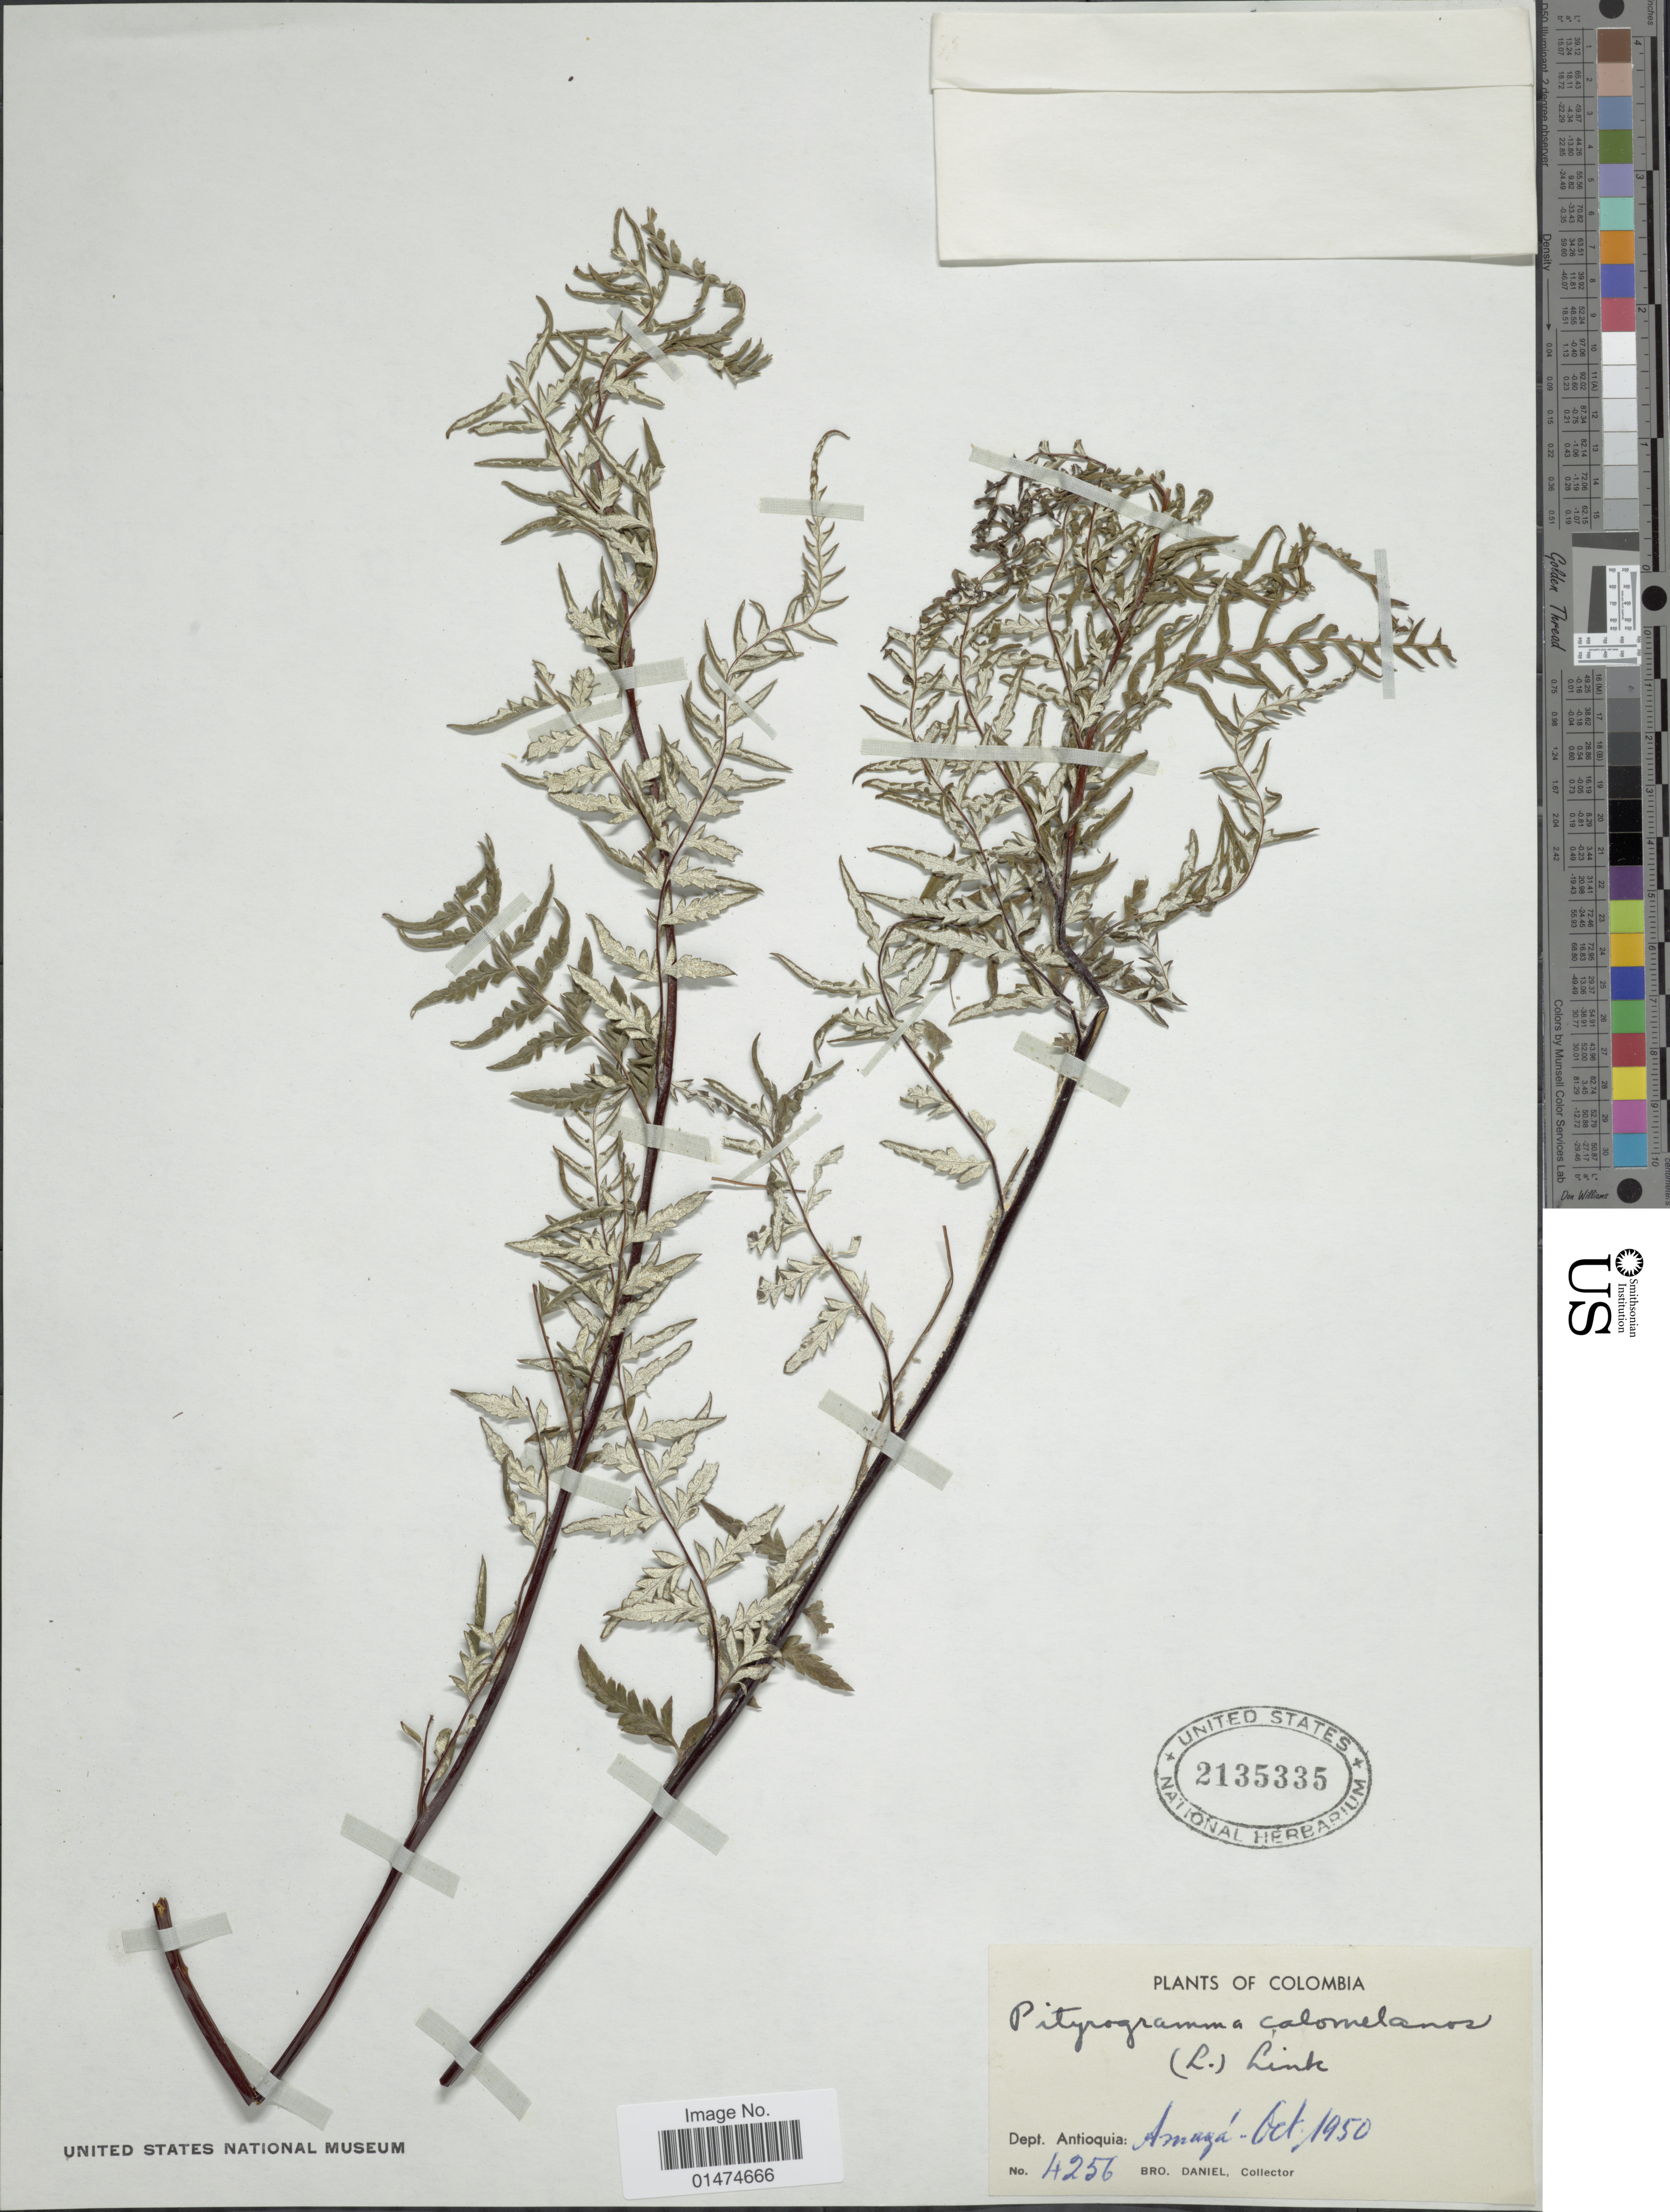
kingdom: Plantae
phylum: Tracheophyta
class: Polypodiopsida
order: Polypodiales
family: Pteridaceae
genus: Pityrogramma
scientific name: Pityrogramma calomelanos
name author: (L.) Link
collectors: Bro. Daniel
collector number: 4256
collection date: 1950-10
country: Colombia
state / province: Antioquia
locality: Dept. Antioquia.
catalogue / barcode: US 2135335